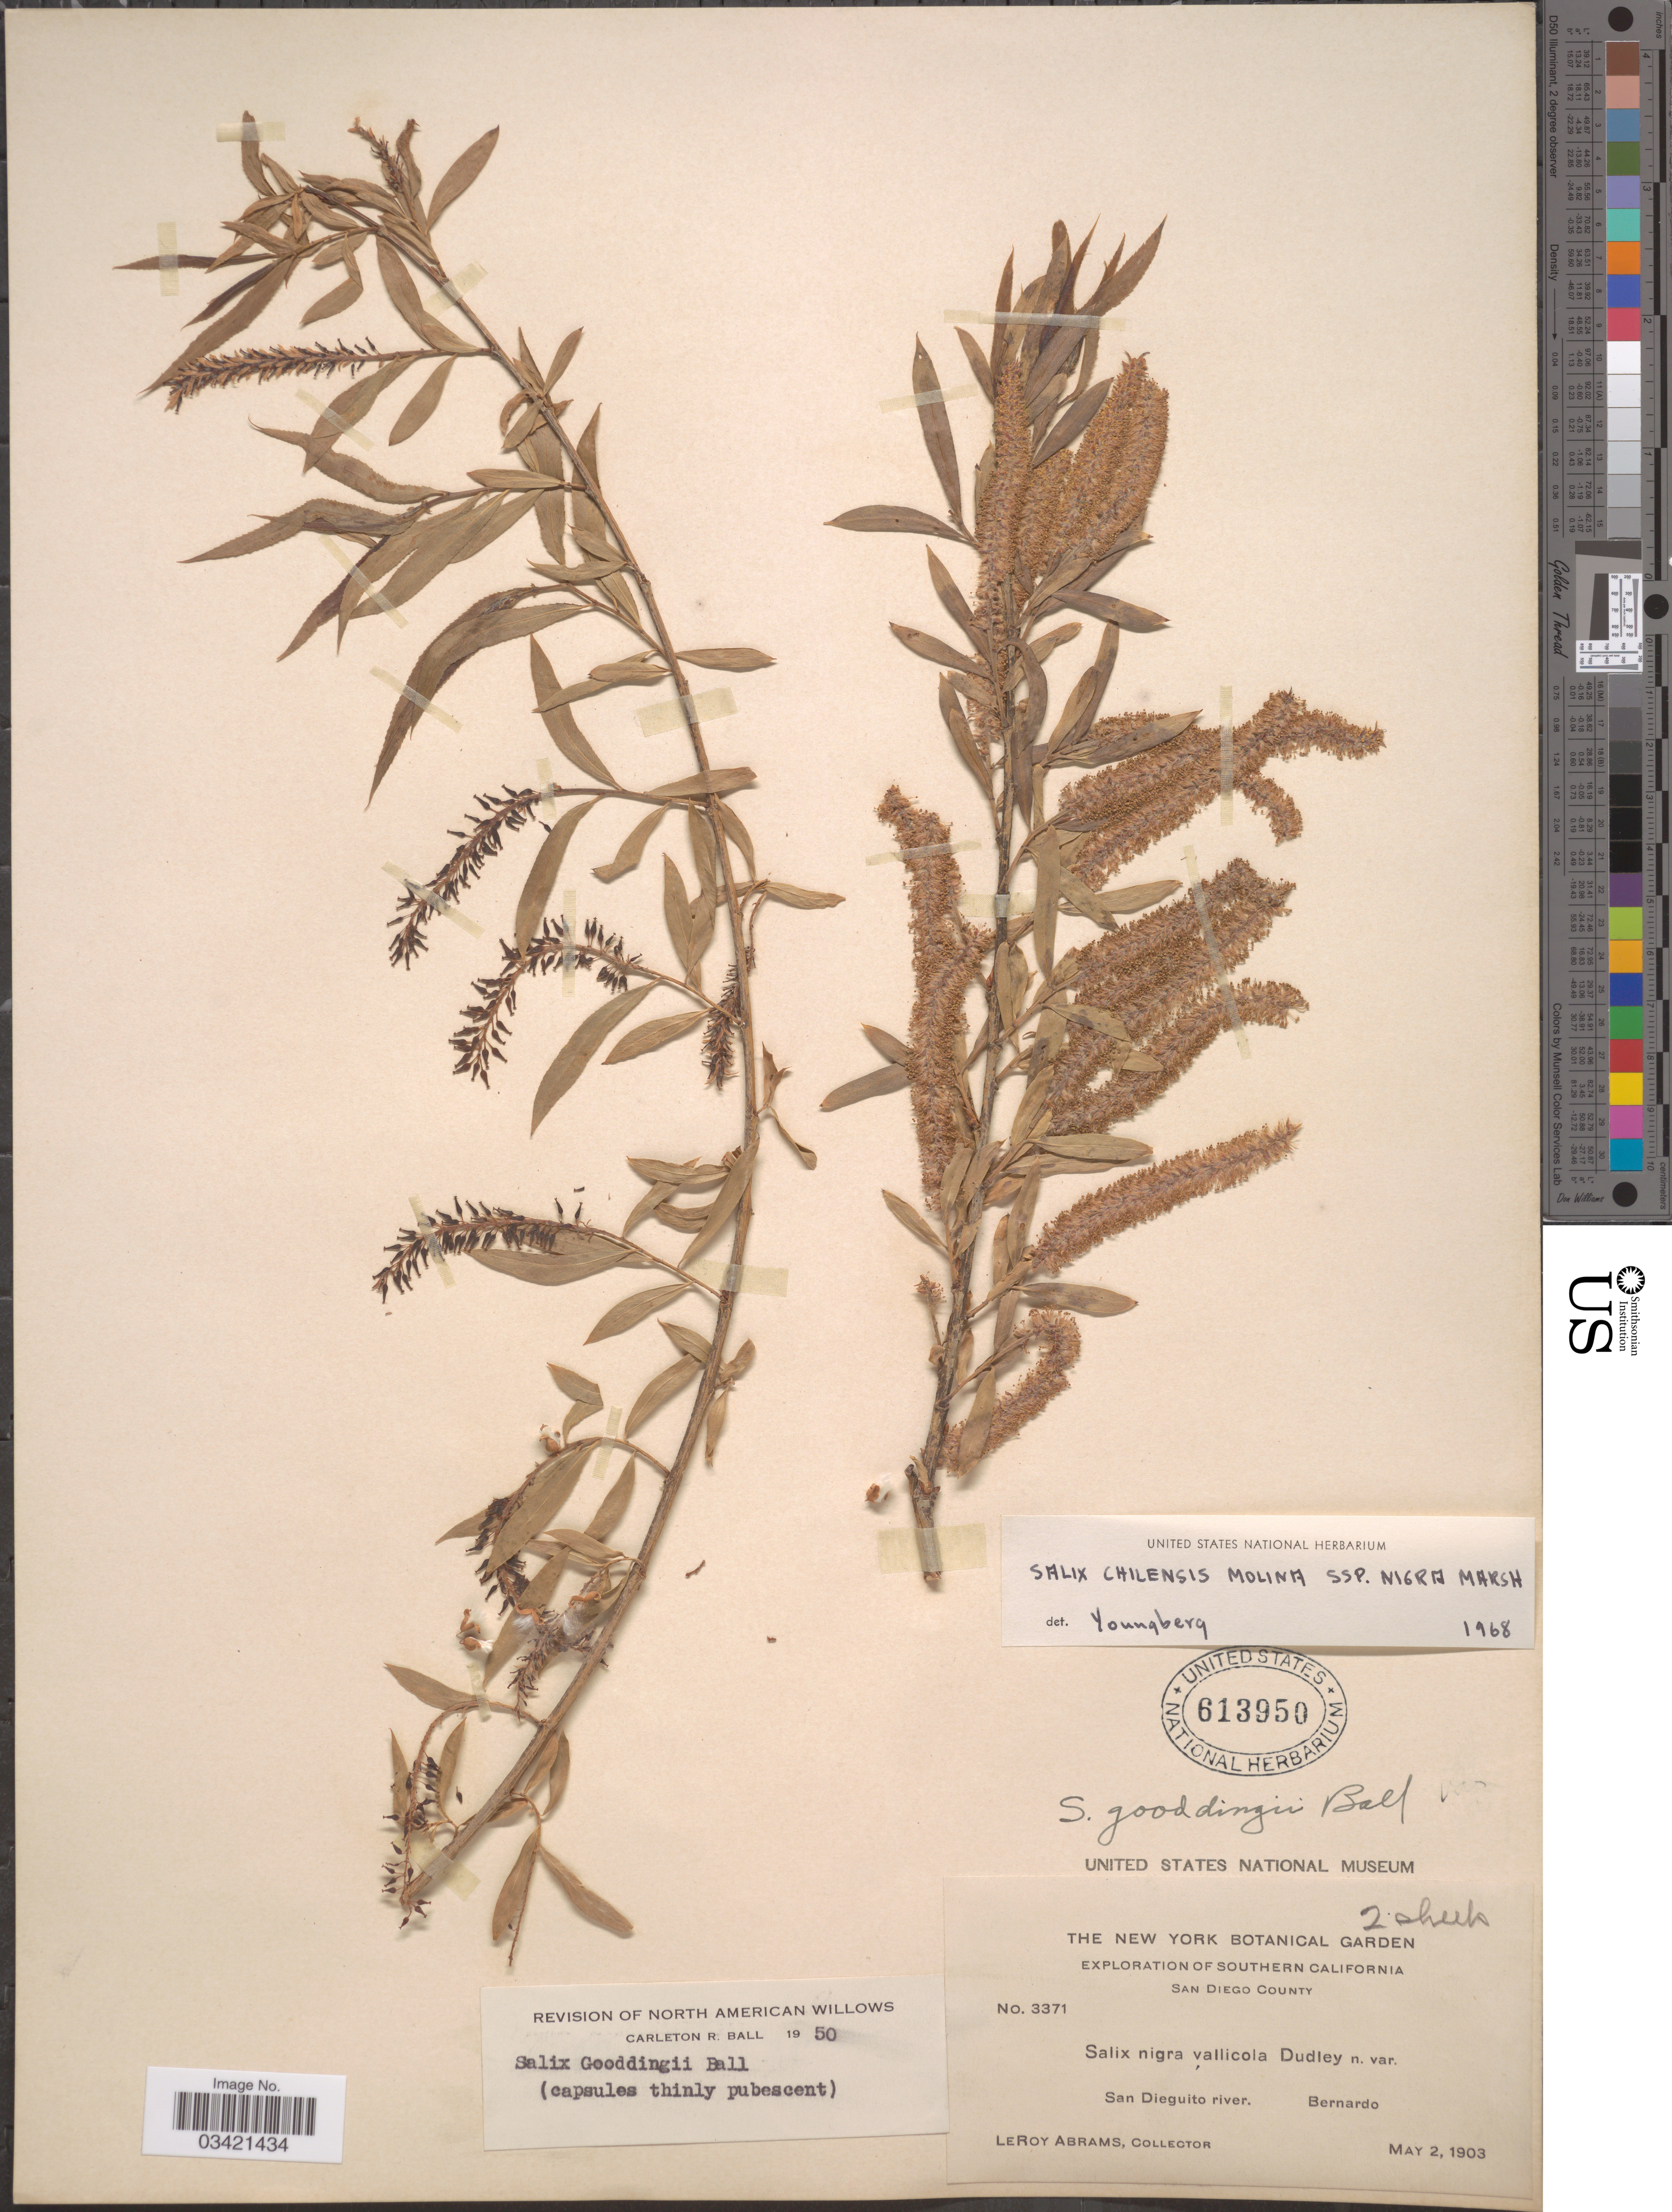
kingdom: Plantae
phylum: Tracheophyta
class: Magnoliopsida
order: Malpighiales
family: Salicaceae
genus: Salix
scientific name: Salix gooddingii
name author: C.R. Ball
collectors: L. Abrams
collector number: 3371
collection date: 1903-05-02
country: United States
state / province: California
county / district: San Diego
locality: Southern California. San Diego County. San Dieguito river. Bernardo.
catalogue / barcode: US 613950